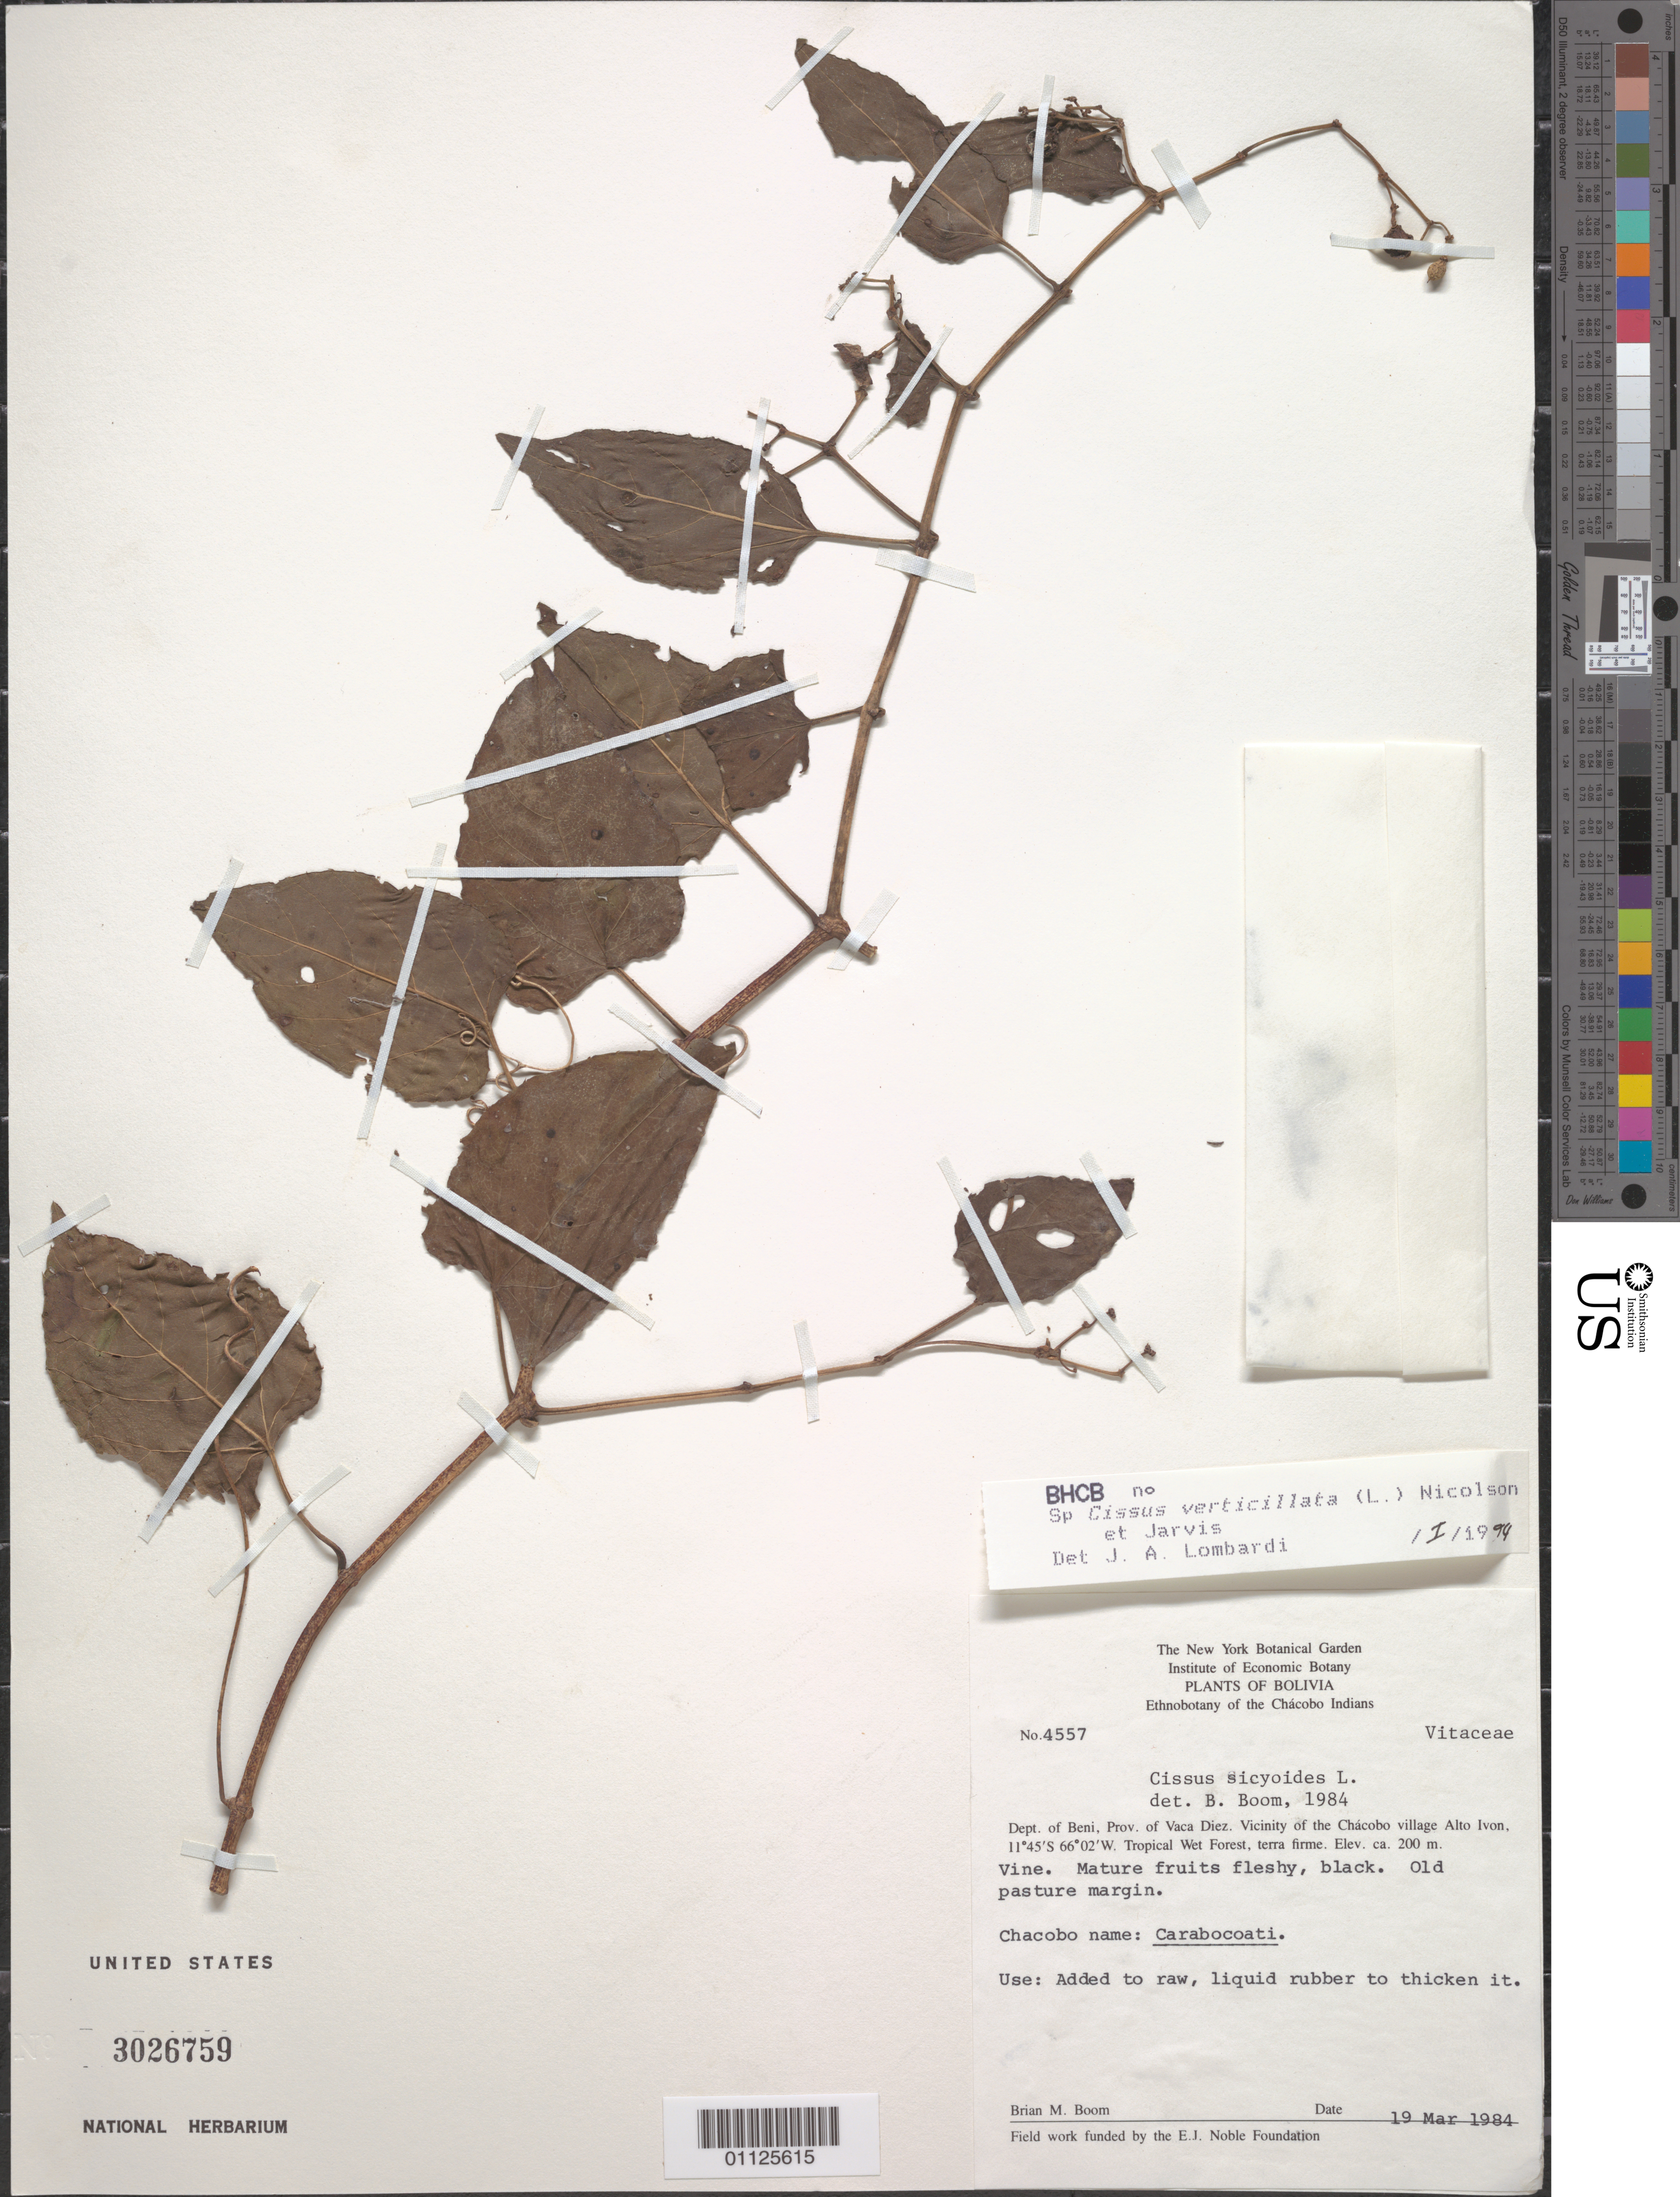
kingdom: Plantae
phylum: Tracheophyta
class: Magnoliopsida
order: Vitales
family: Vitaceae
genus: Cissus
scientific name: Cissus verticillata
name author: (L.) Nicolson & C.E. Jarvis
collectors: B. M. Boom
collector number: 4557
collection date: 1984-03-19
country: Bolivia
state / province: Beni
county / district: Vaca Diez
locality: Vicinity of the Chacobo village Alto Ivon.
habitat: Tropical Wet Forest, terra firme. Vine.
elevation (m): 200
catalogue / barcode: US 3026759